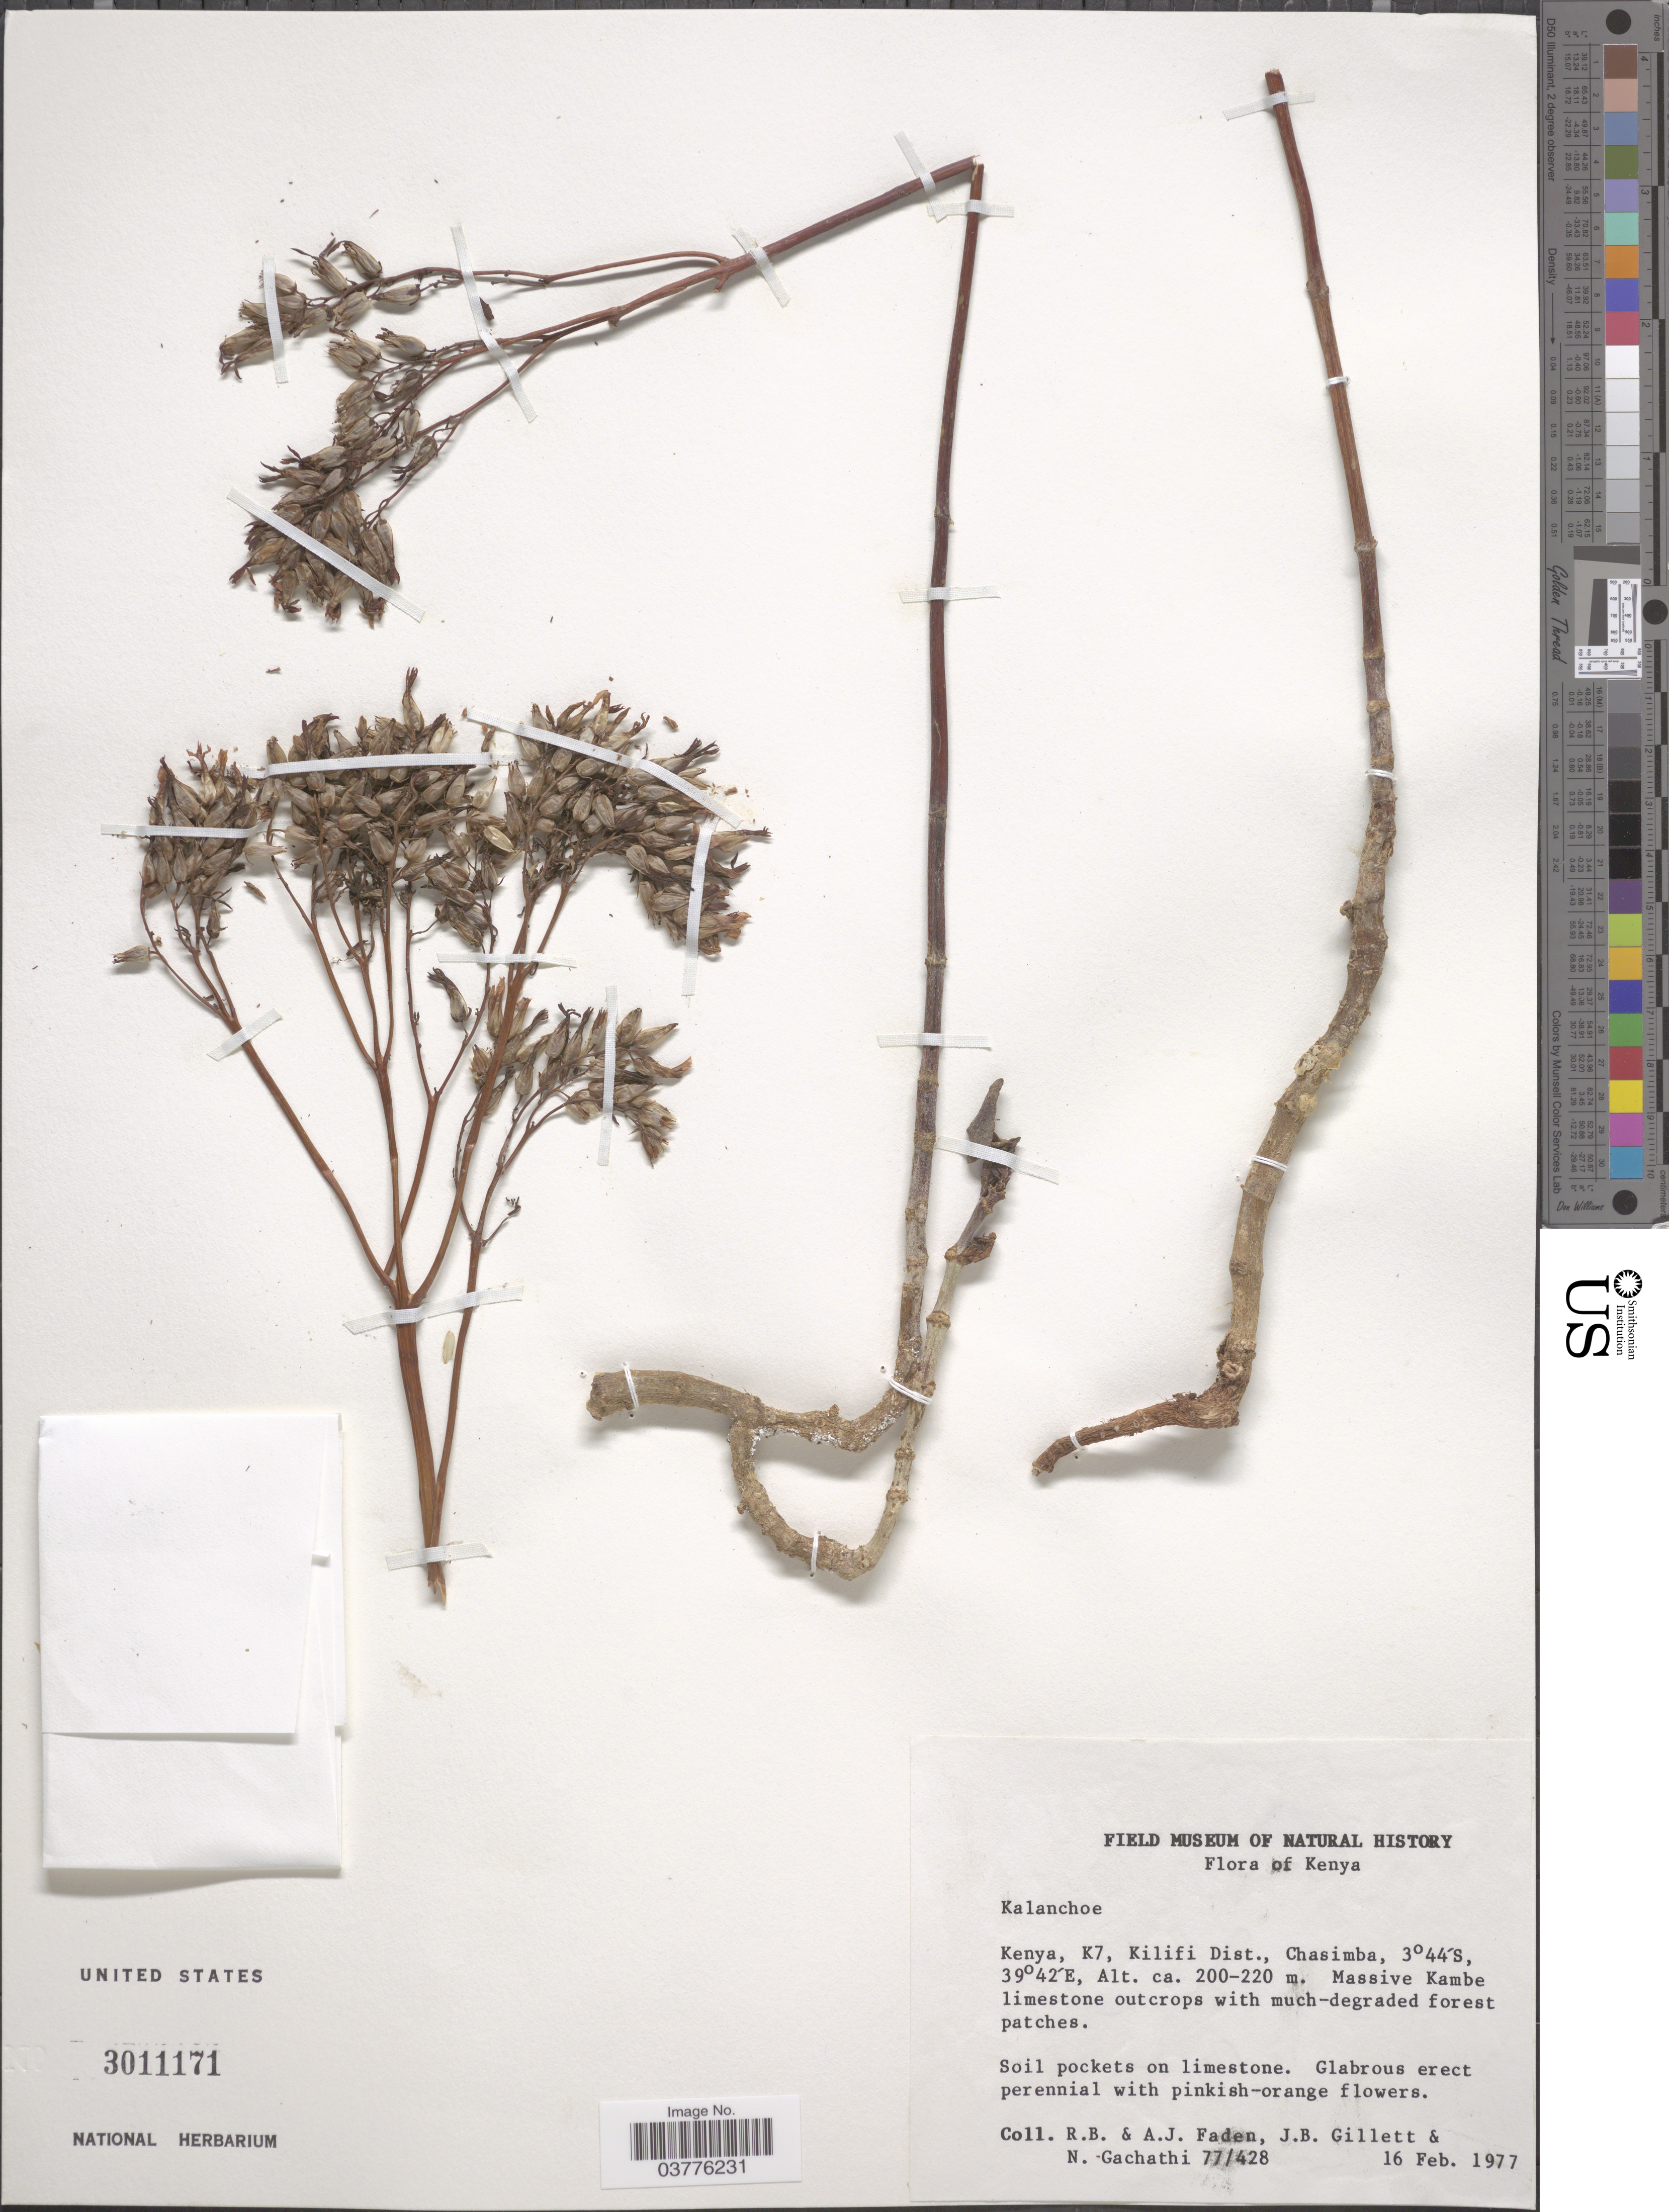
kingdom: Plantae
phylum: Tracheophyta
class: Magnoliopsida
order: Saxifragales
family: Crassulaceae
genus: Kalanchoe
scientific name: Kalanchoe sp.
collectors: R. B. Faden, A. J. Faden, J. B. Gillett & N. Gachathi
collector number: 77/428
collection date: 1977-02-16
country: Kenya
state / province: Kilifi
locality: K7, Kilifi Dist., Chasimba. Massive Kambe limestone outcrops.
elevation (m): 200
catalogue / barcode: US 3011171